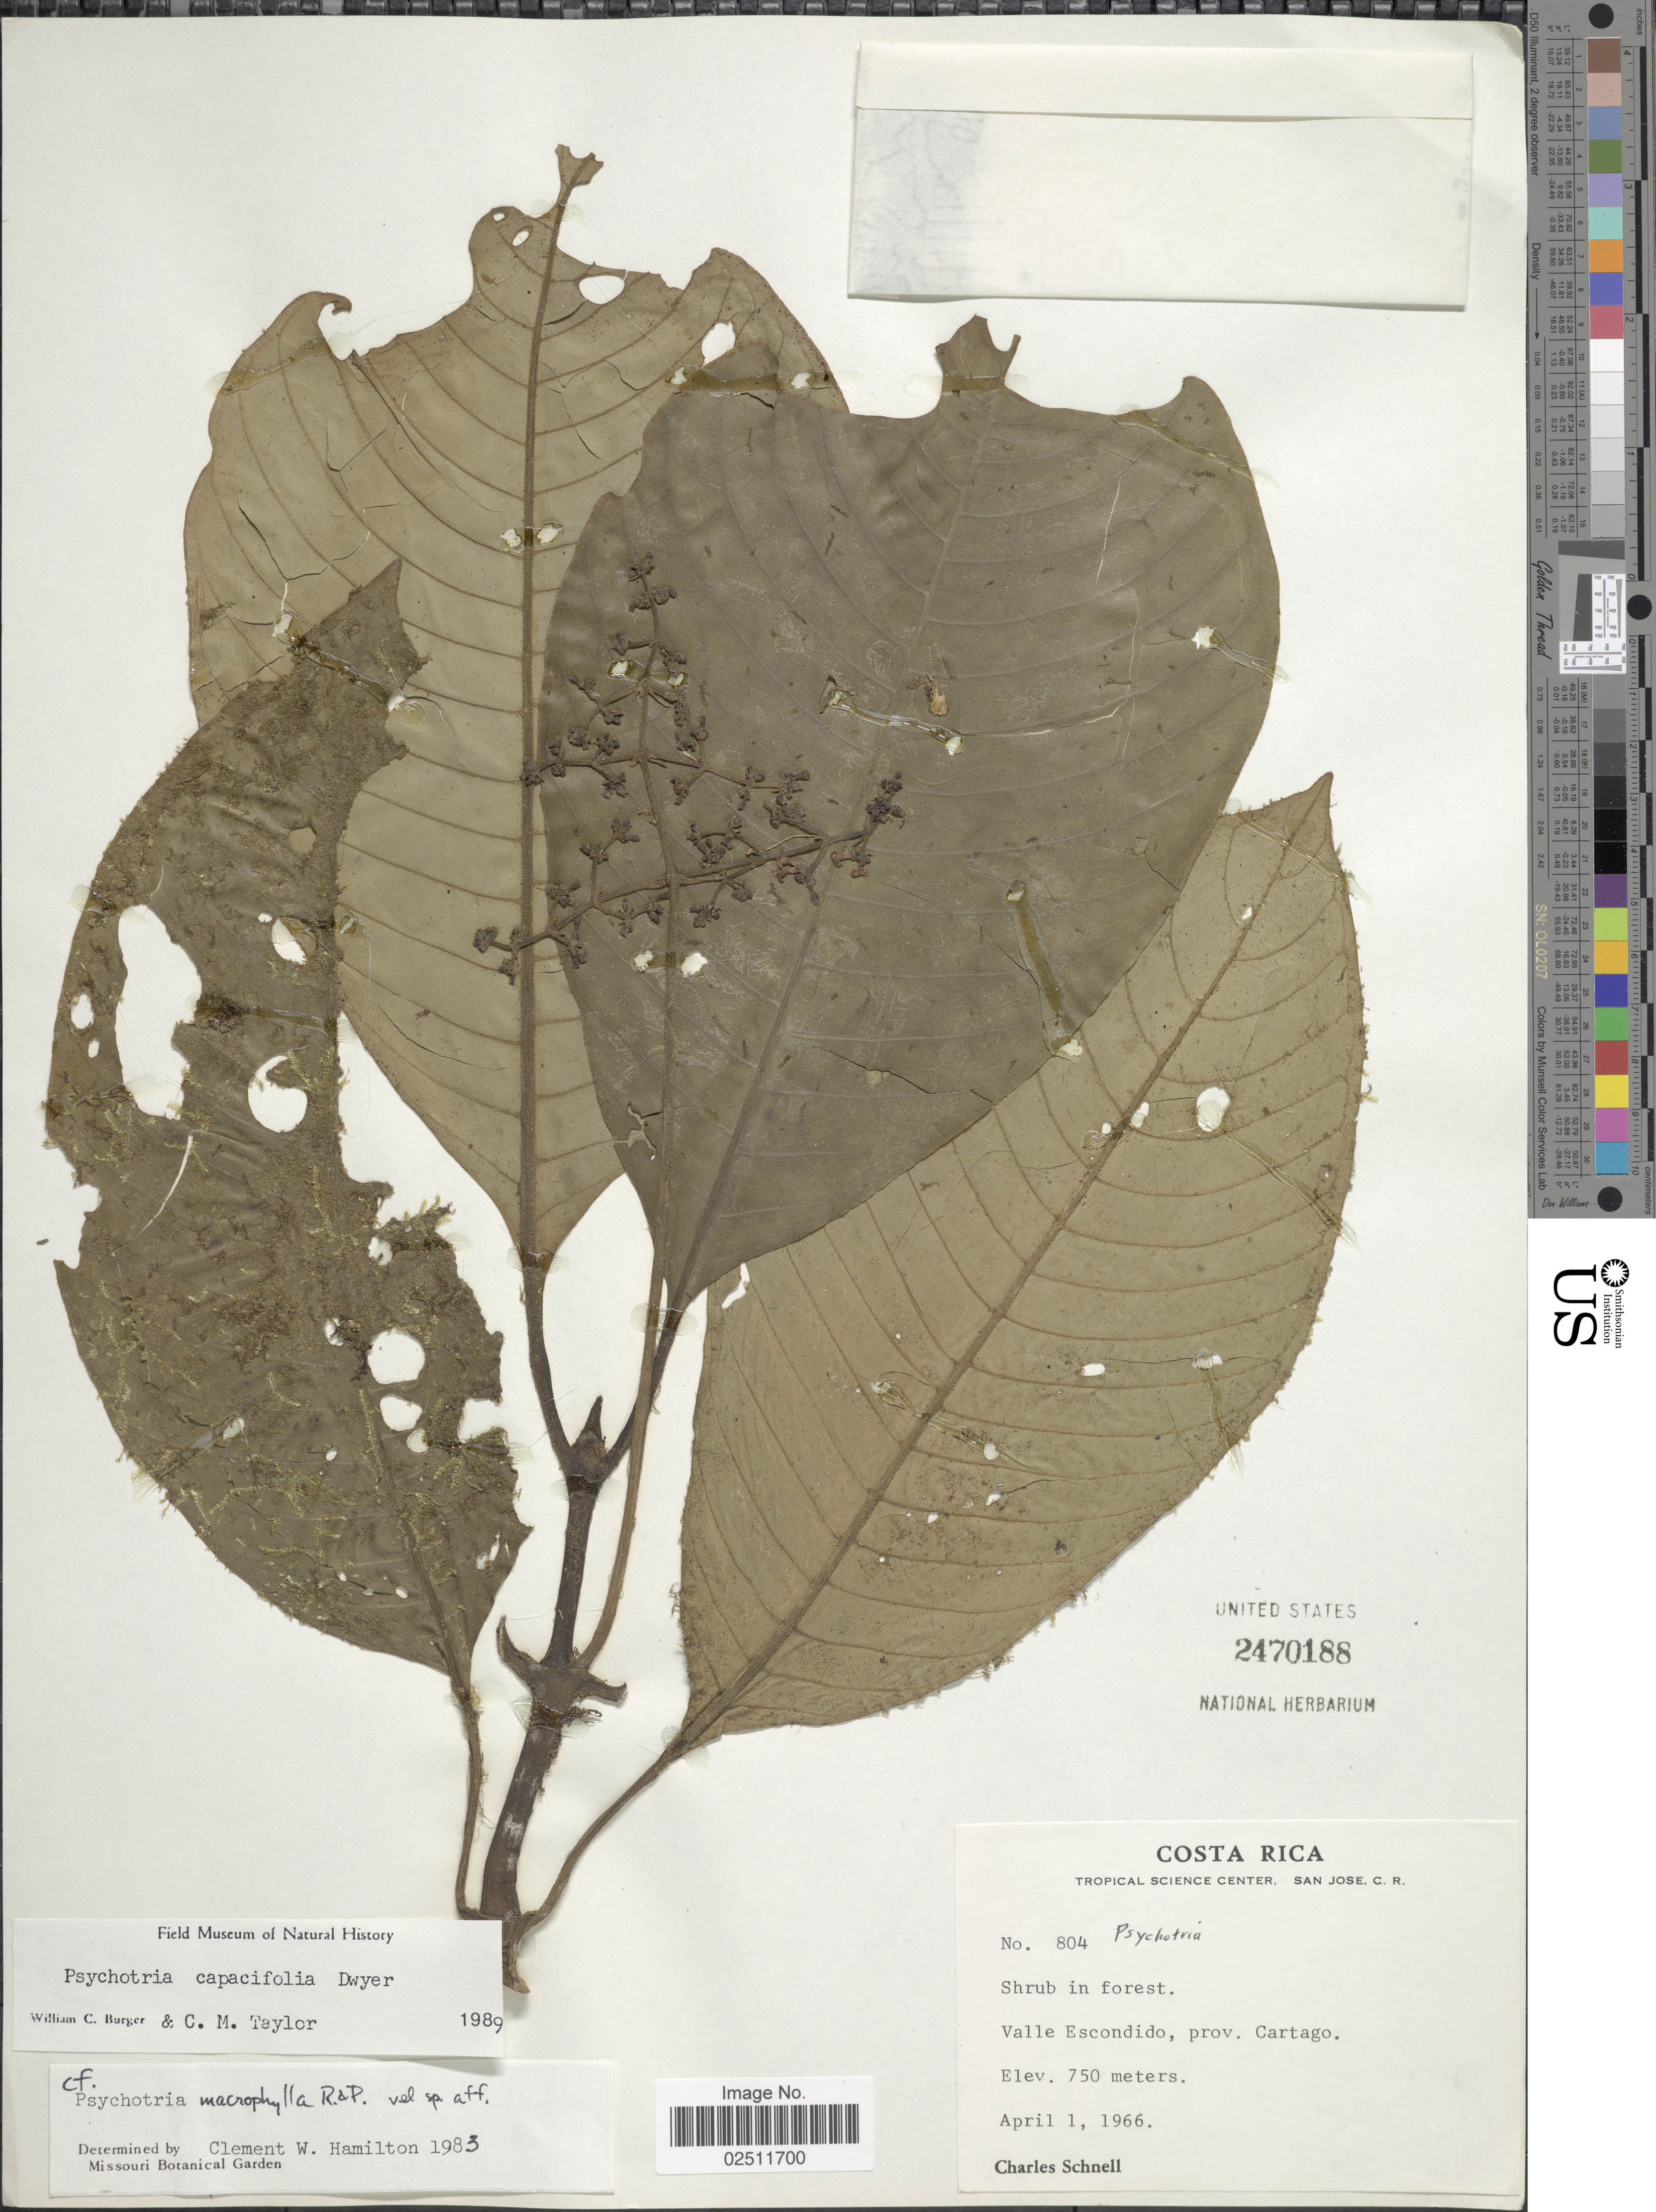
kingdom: Plantae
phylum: Tracheophyta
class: Magnoliopsida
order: Gentianales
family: Rubiaceae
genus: Psychotria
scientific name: Psychotria capacifolia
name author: Dwyer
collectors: C. Schnell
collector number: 804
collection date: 1966-04-01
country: Costa Rica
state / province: Cartago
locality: Valle Escondido.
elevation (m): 750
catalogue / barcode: US 2470188